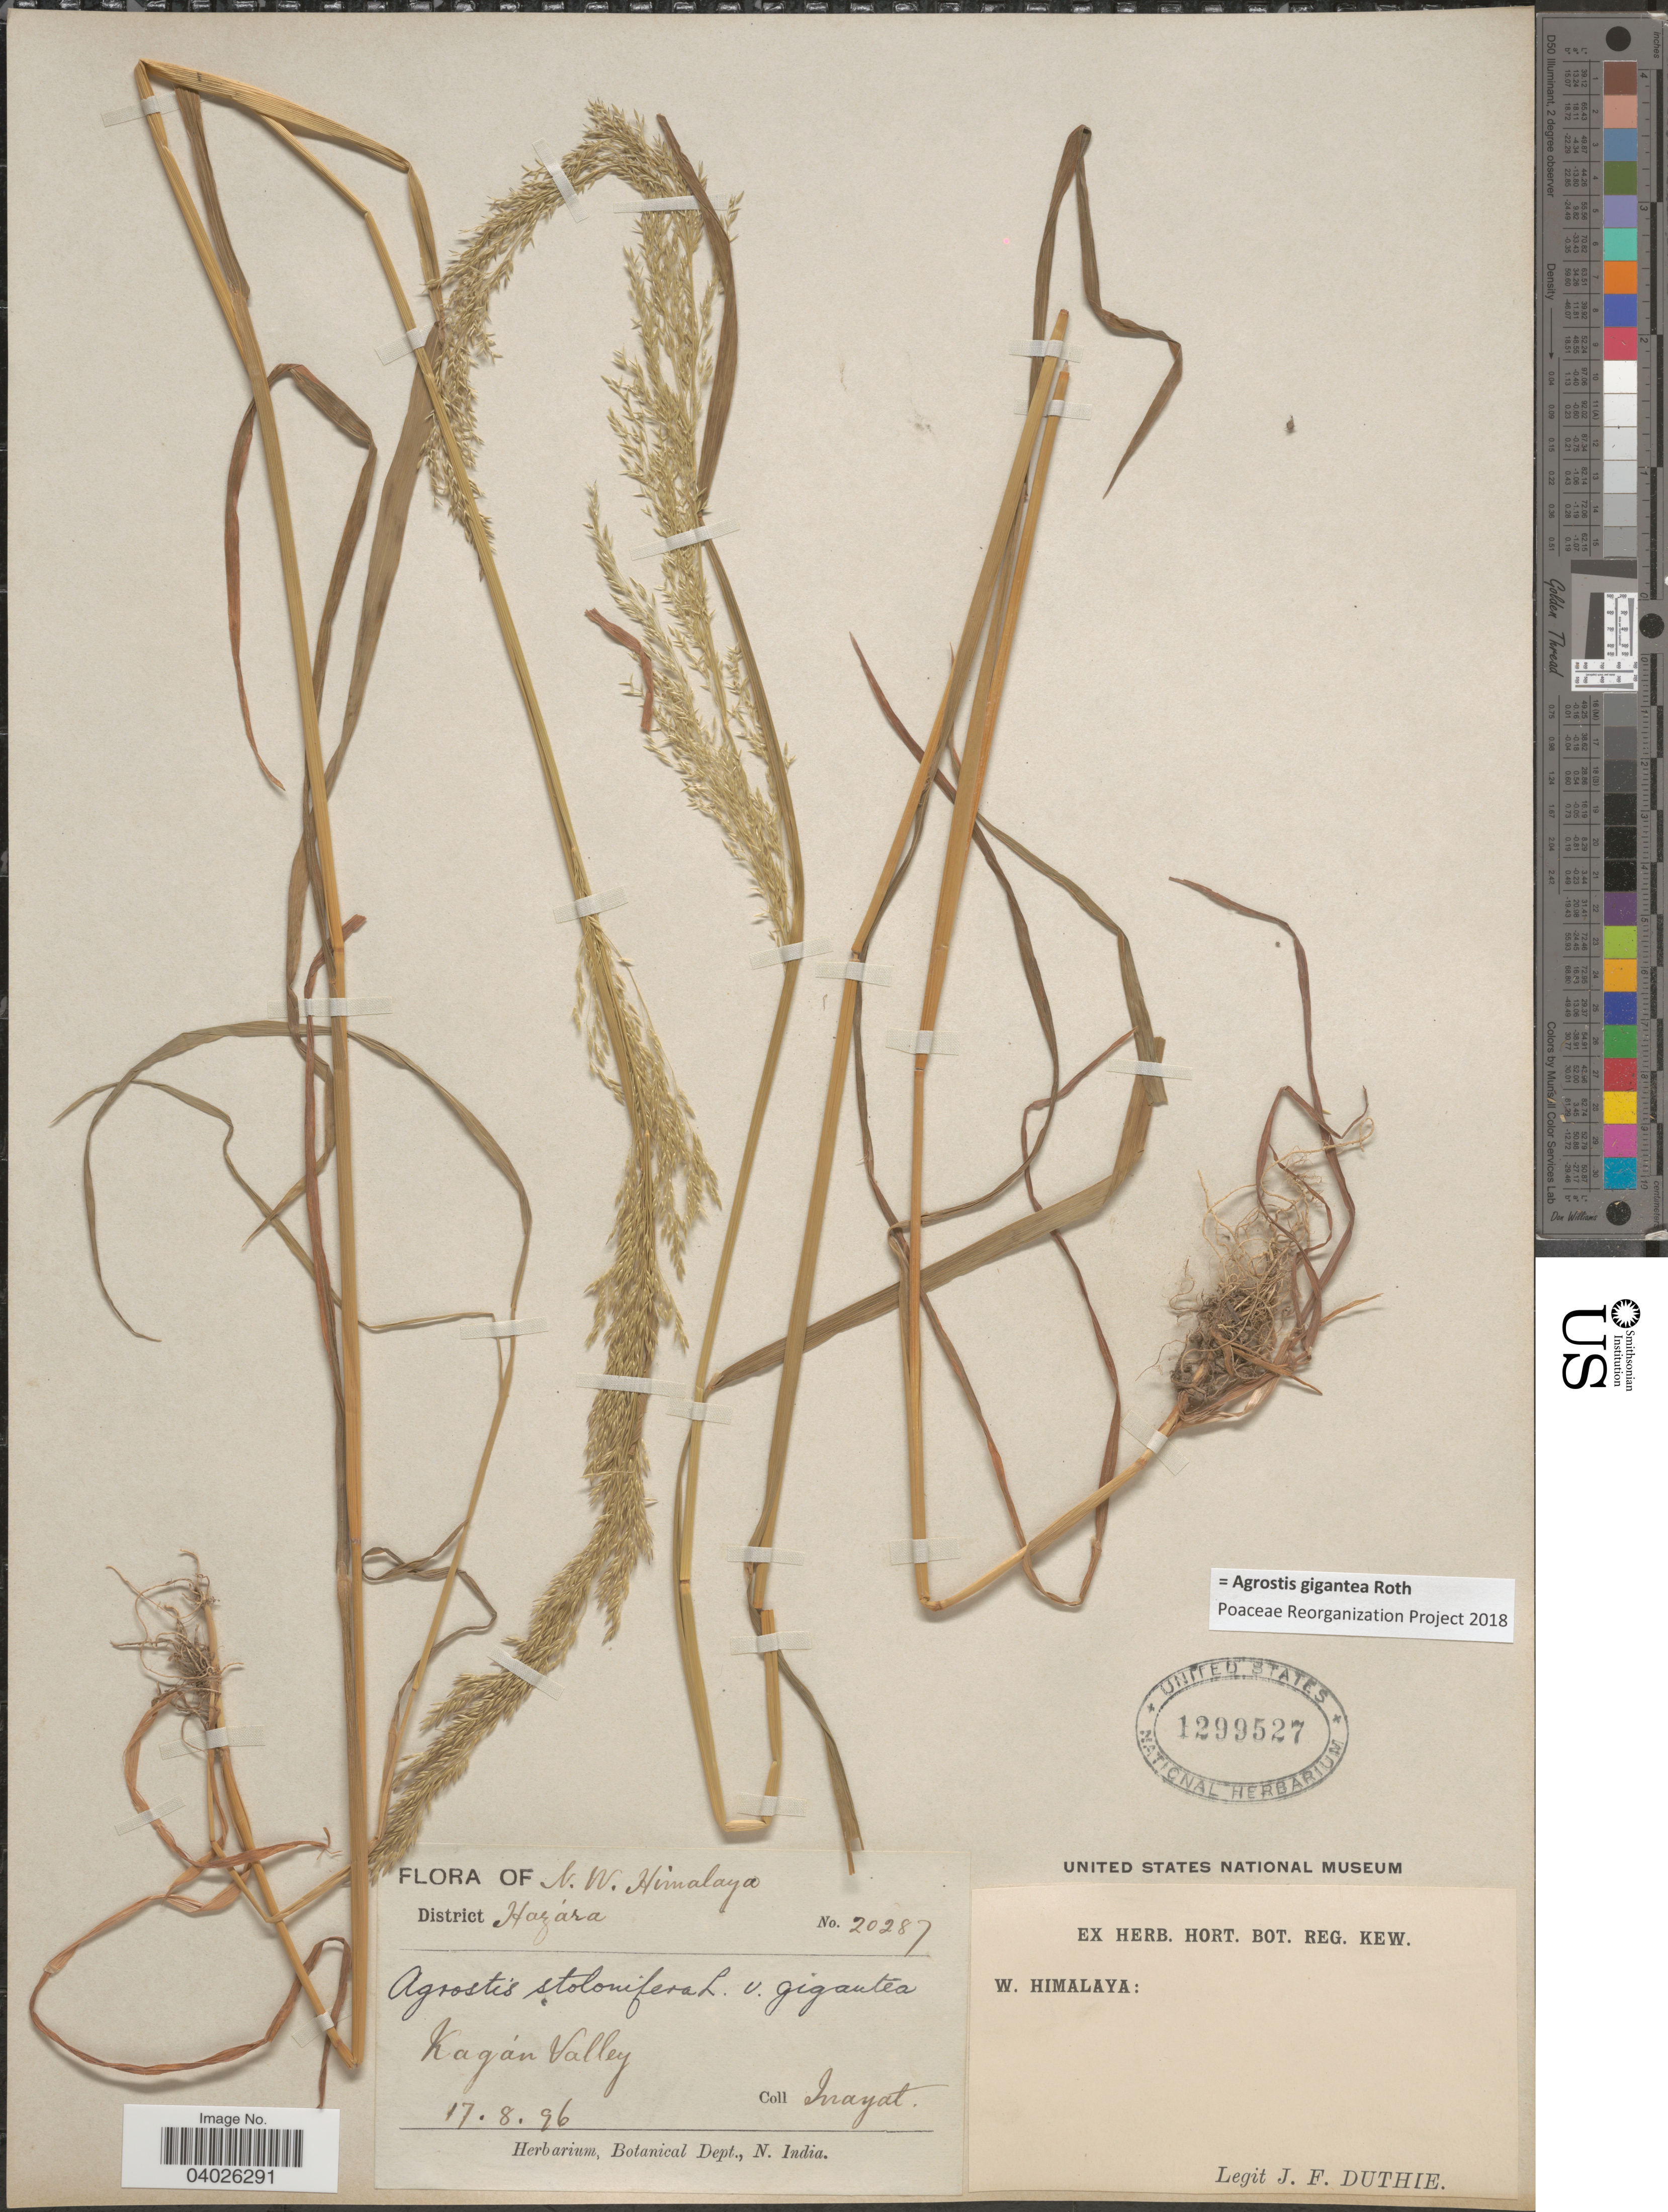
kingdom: Plantae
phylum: Tracheophyta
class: Liliopsida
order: Poales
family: Poaceae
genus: Agrostis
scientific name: Agrostis gigantea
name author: Roth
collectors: -. Inayat & J. F. Duthie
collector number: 20287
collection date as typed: Transcribed d/m/y: 17/8/96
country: Pakistan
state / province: Khyber Pakhtunkhwa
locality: N. W. Himalaya. Districti Hazára. Kagán Valley. W. Himalaya.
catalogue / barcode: US 1299527